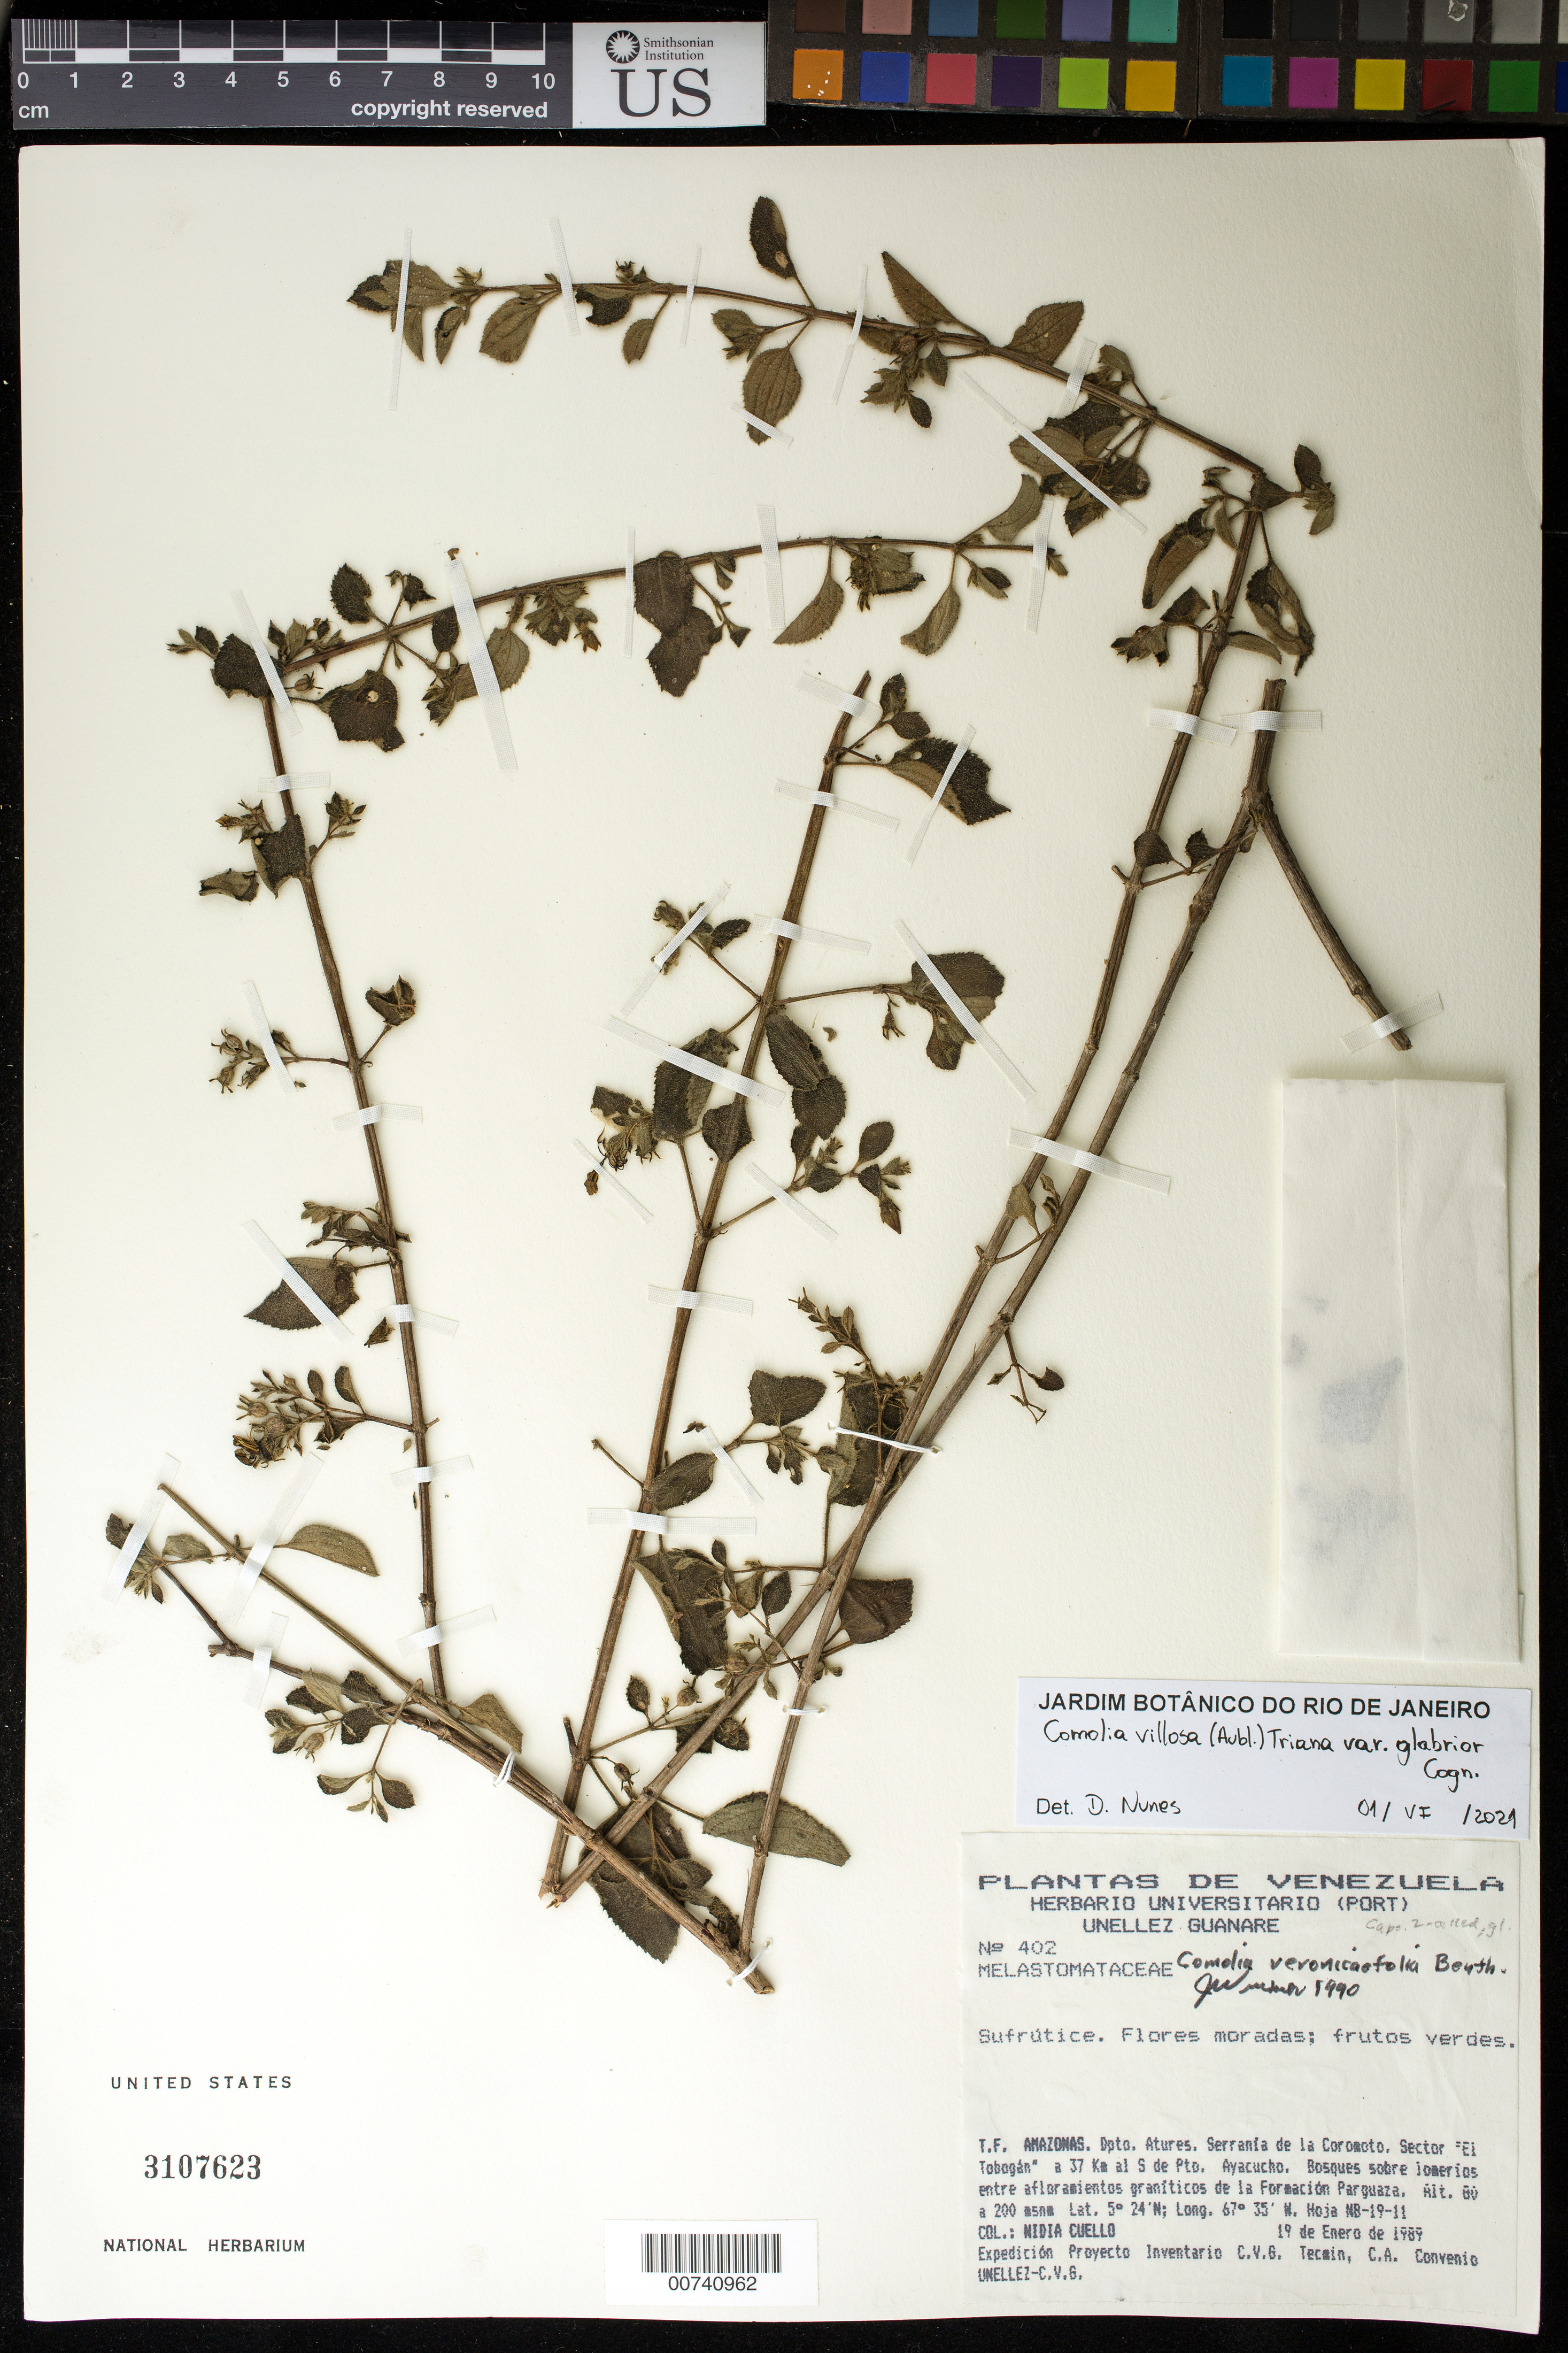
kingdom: Plantae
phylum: Tracheophyta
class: Magnoliopsida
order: Myrtales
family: Melastomataceae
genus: Comolia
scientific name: Comolia villosa var. glabrior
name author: Cogn.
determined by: Nunes da Silva, Diego, (RB), Jardim Botanico do Rio de Janeiro - Herbario (BRAZIL)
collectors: N. L. Cuello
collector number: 402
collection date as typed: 19-Jan-89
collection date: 1989-01-19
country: Venezuela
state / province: Amazonas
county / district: Atures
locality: Serranía Coromoto, sector El Tobogan, 37 km S Pto. Ayacucho; la formacion Parguaza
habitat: Bosques sobre lomerios entre afloraientos graniticos de la Formacion Parguaza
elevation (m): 80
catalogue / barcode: US 3107623